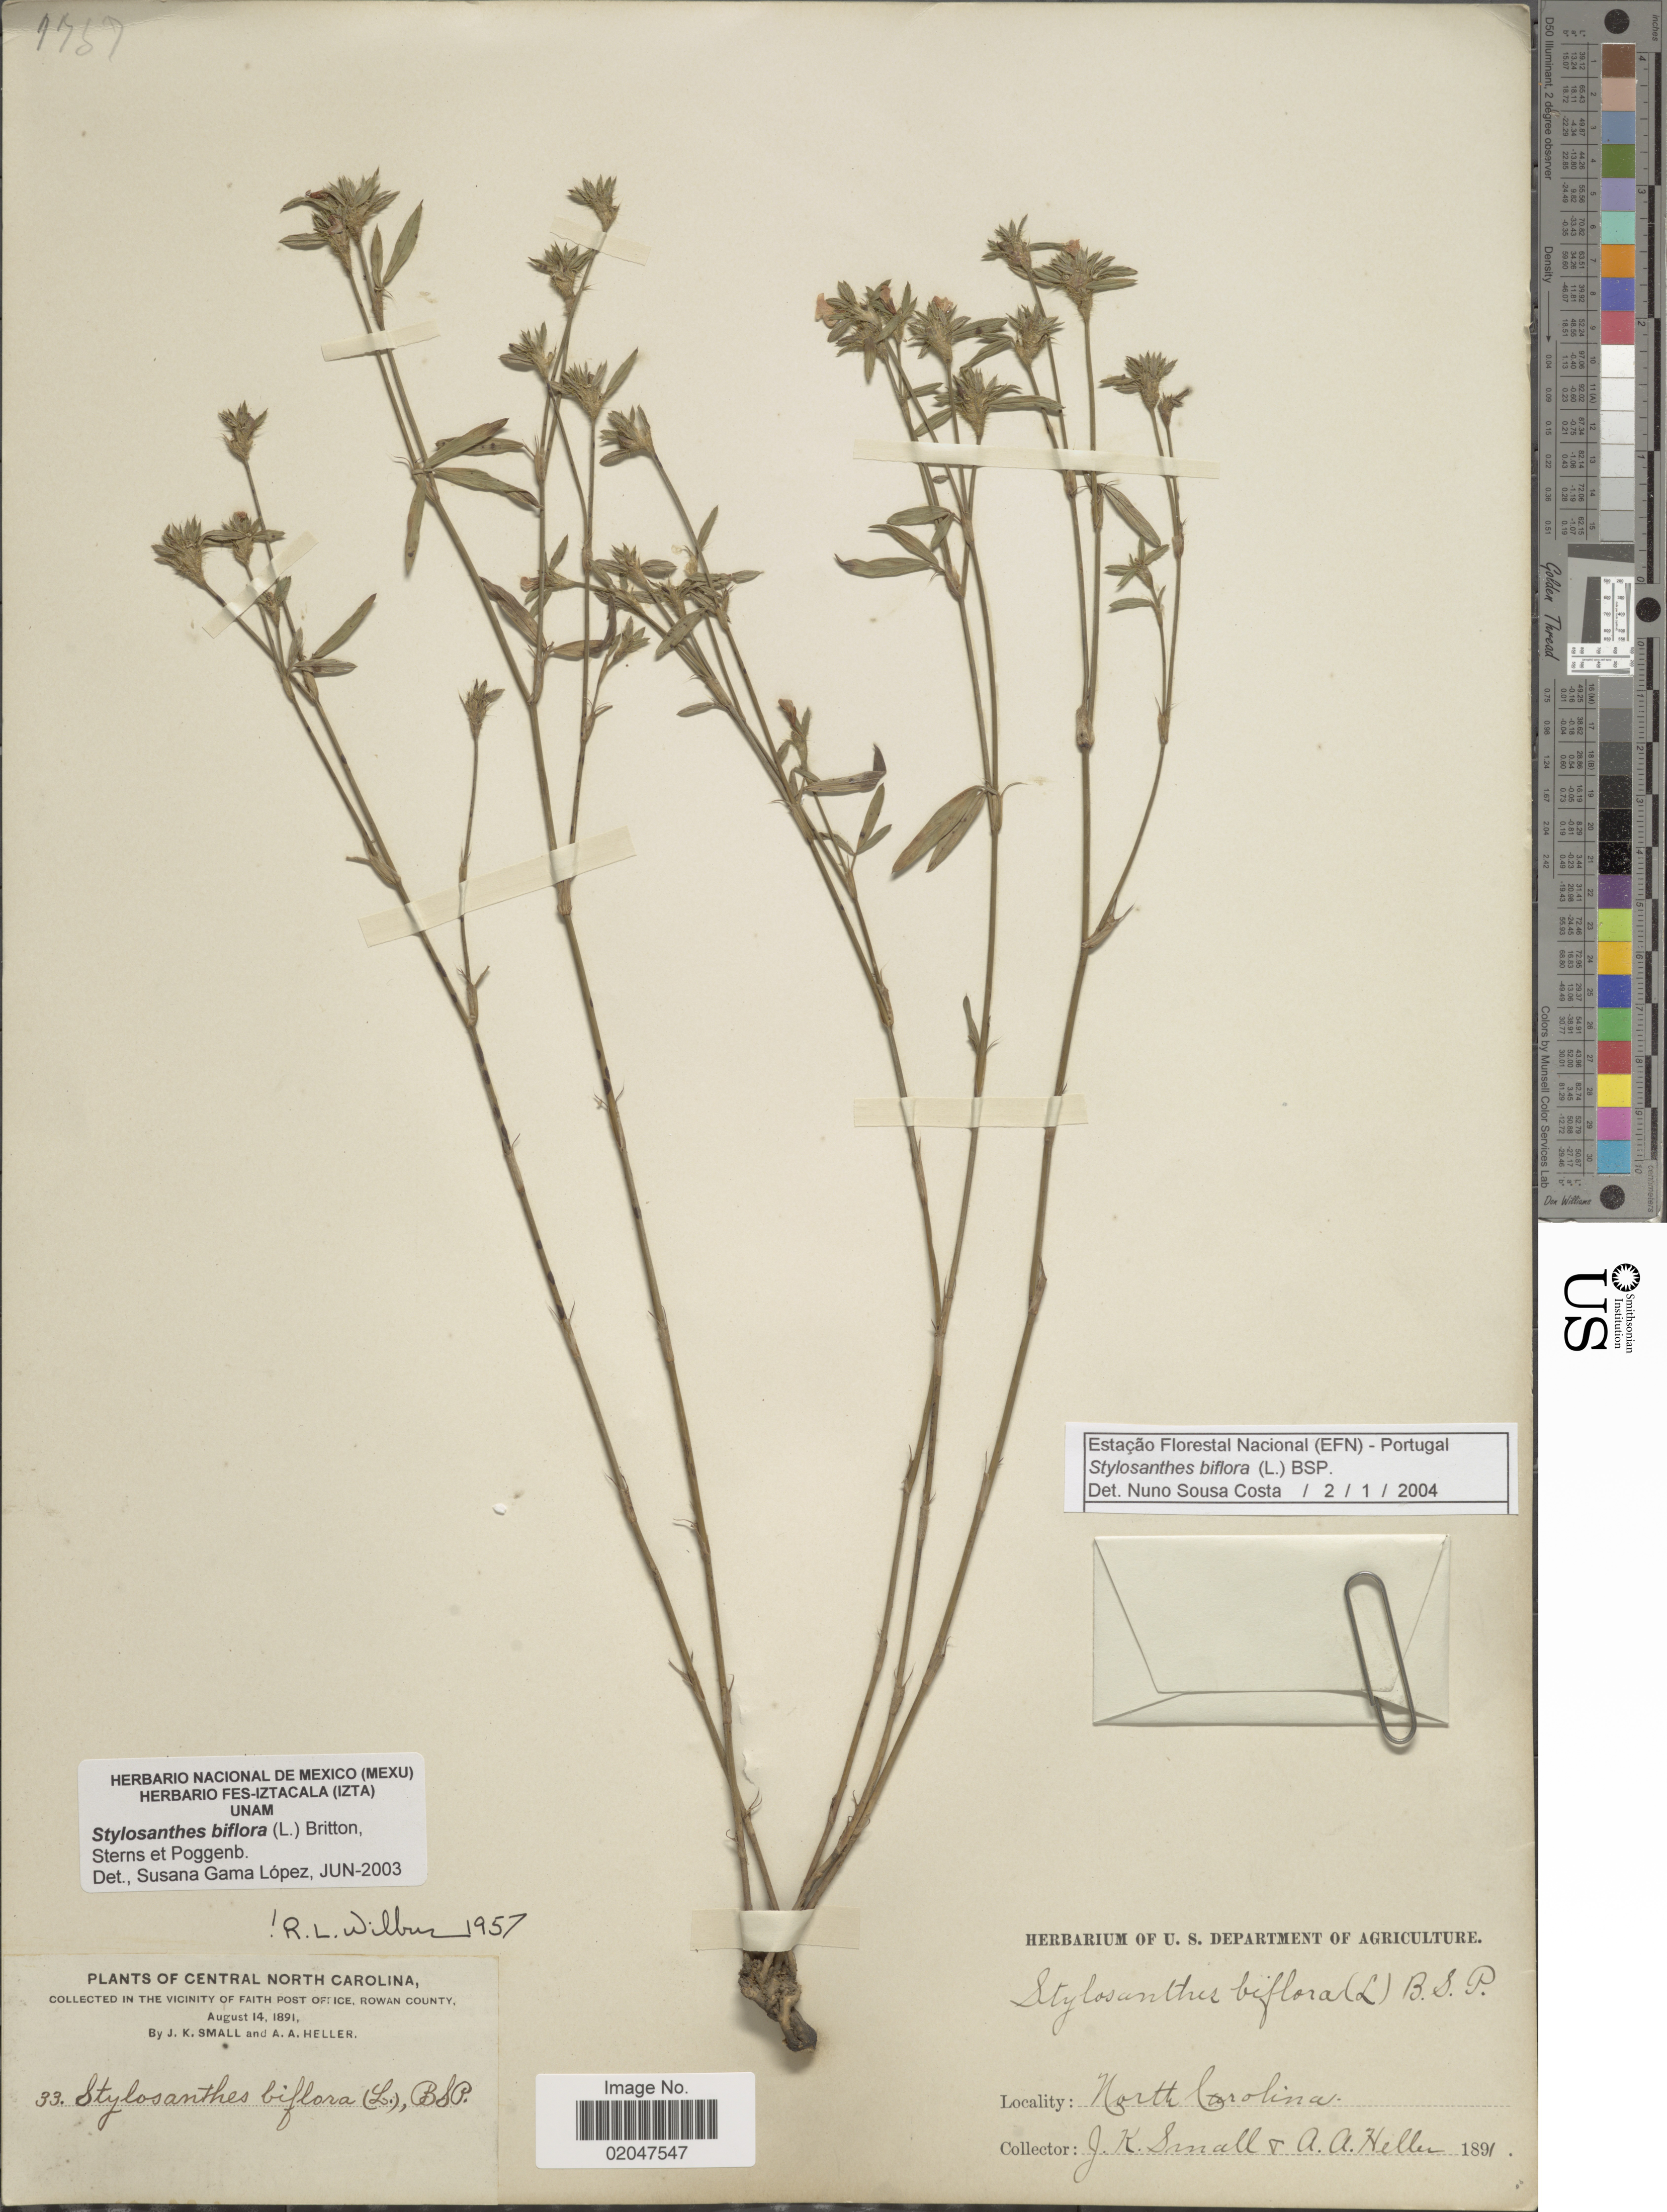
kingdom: Plantae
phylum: Tracheophyta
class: Magnoliopsida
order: Fabales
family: Fabaceae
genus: Stylosanthes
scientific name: Stylosanthes biflora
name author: (L.) Britton et al.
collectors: J. K. Small & A. A. Heller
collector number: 33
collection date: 1891-08-14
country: United States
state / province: North Carolina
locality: Central North Carolina, Vicinity of Faith Post Office, Rowan County